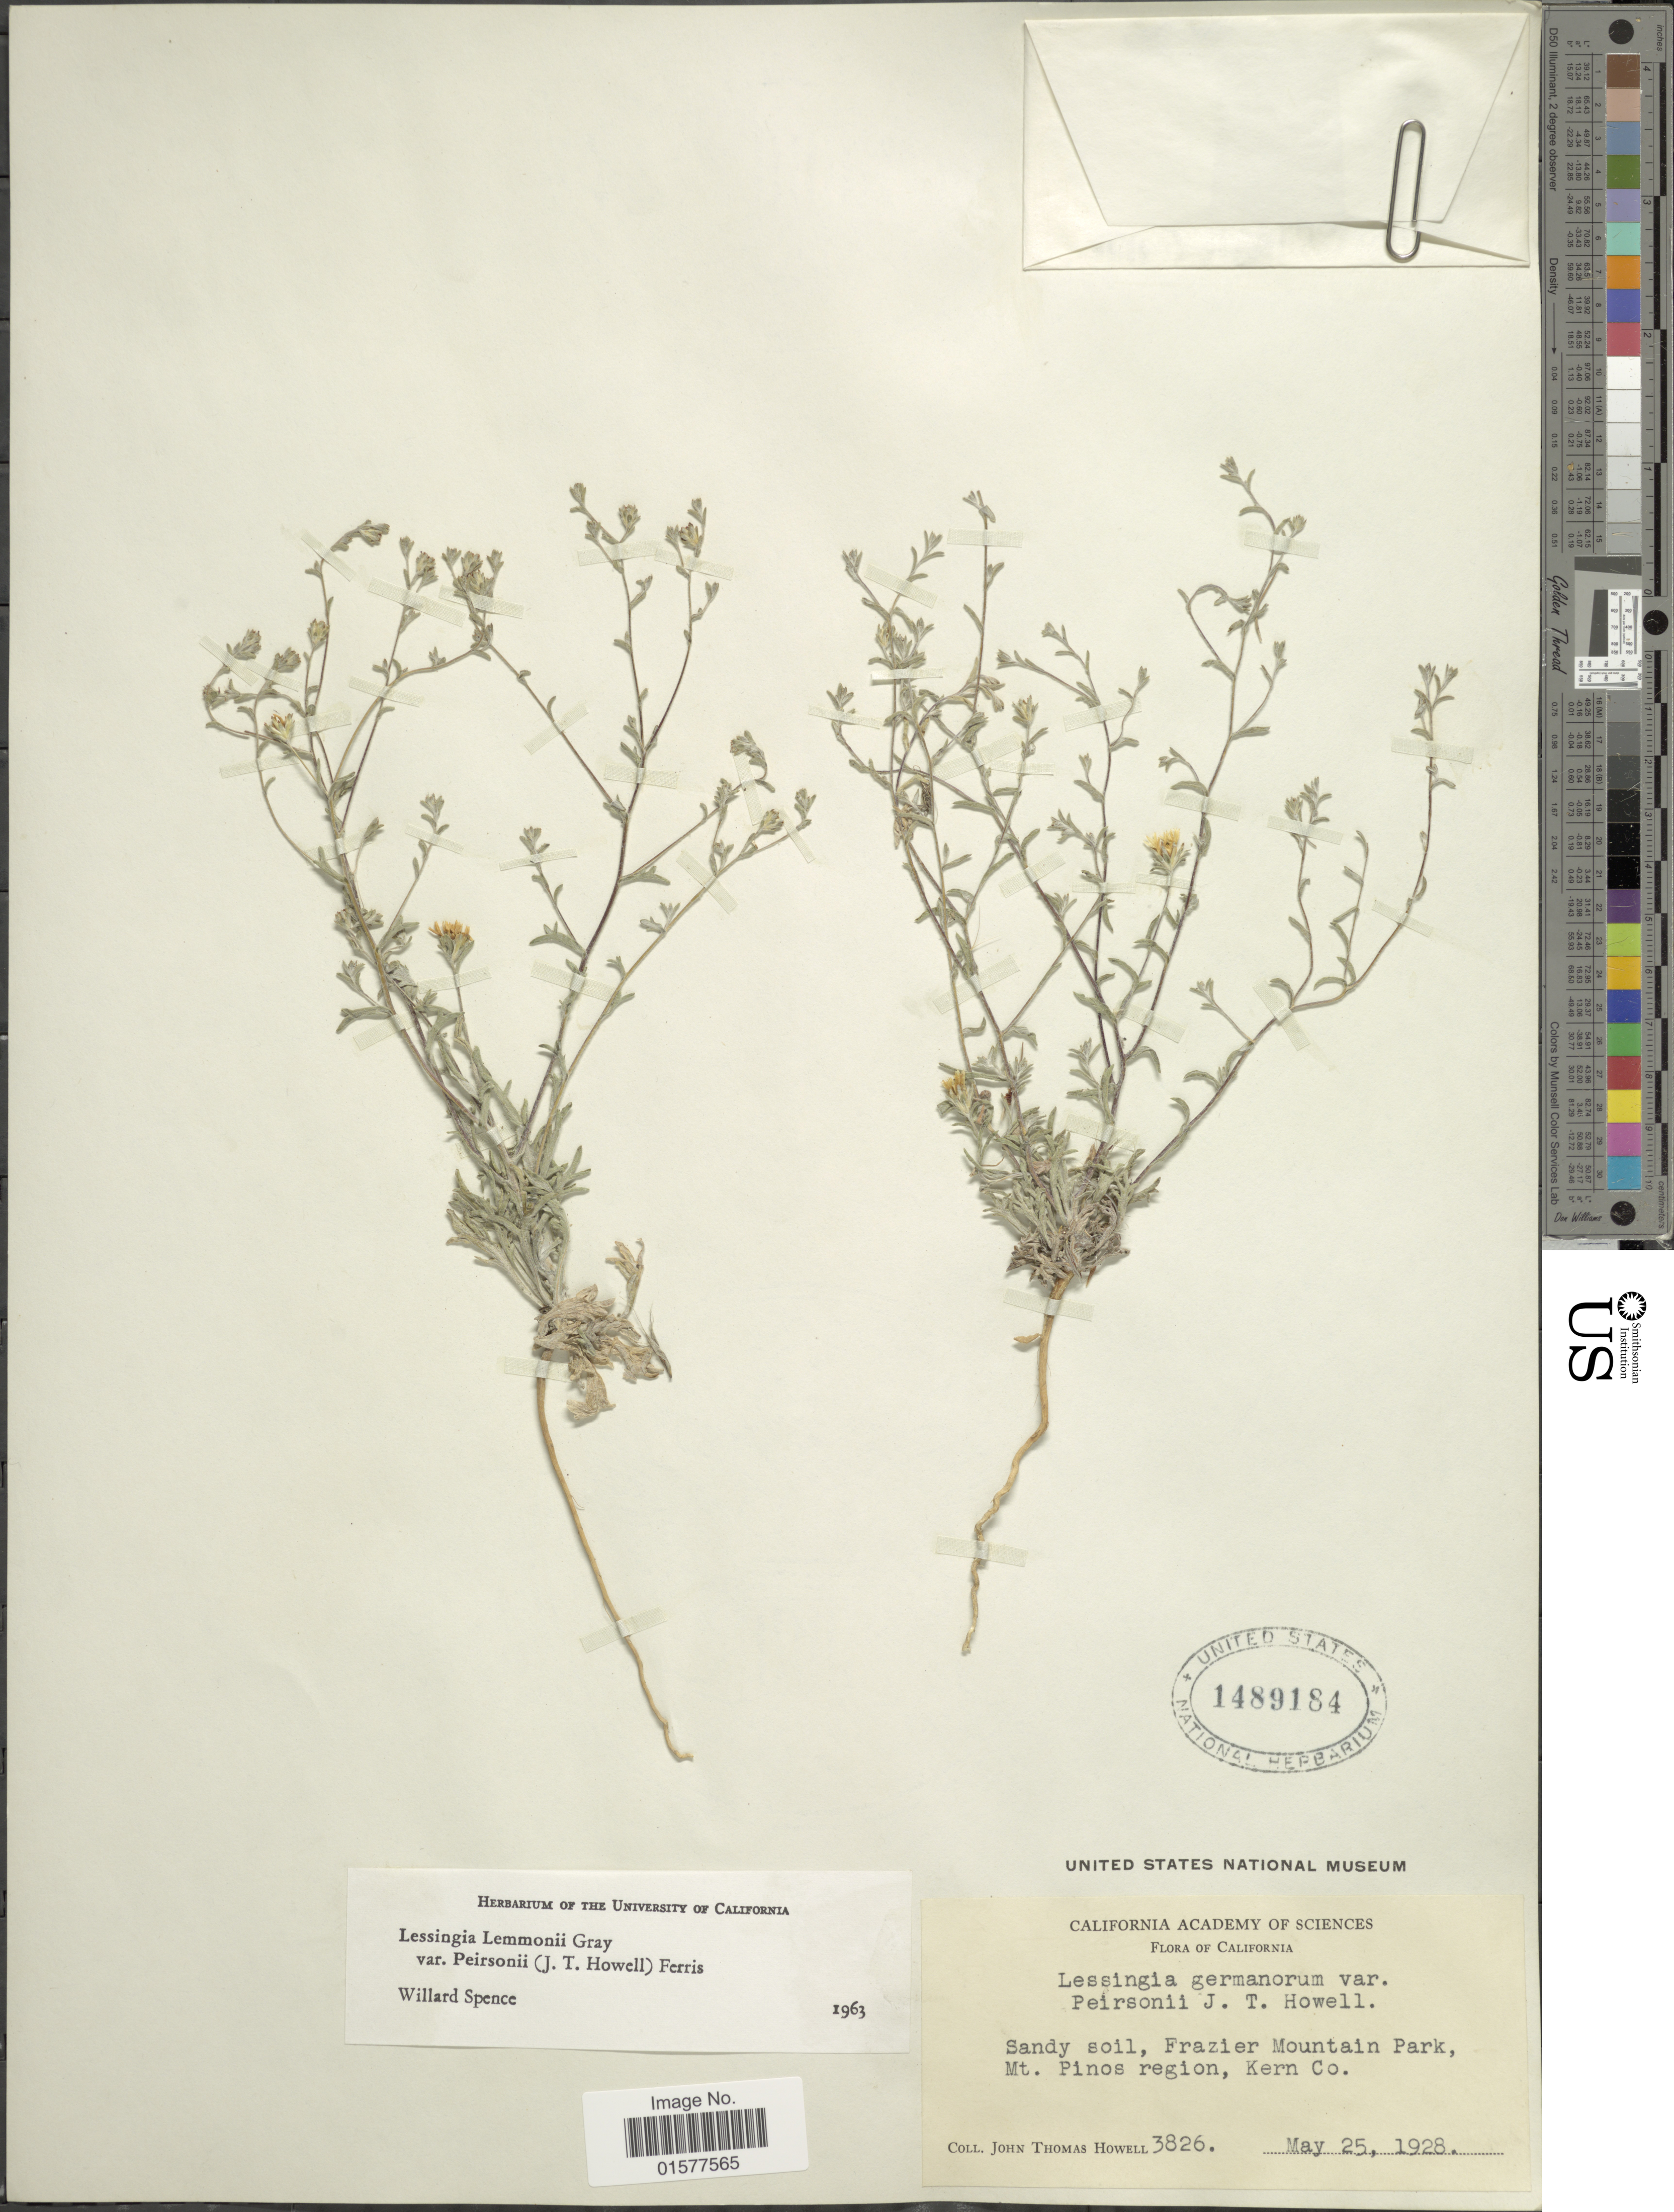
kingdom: Plantae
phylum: Tracheophyta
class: Magnoliopsida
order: Asterales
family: Asteraceae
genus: Lessingia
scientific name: Lessingia lemmonii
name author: A. Gray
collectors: J. T. Howell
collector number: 3826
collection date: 1928-05-25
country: United States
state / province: California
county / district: Kern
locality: Sandy soil, Frazier Mountain Park, Mt. Pinos region, Kern Co.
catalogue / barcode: US 1489184